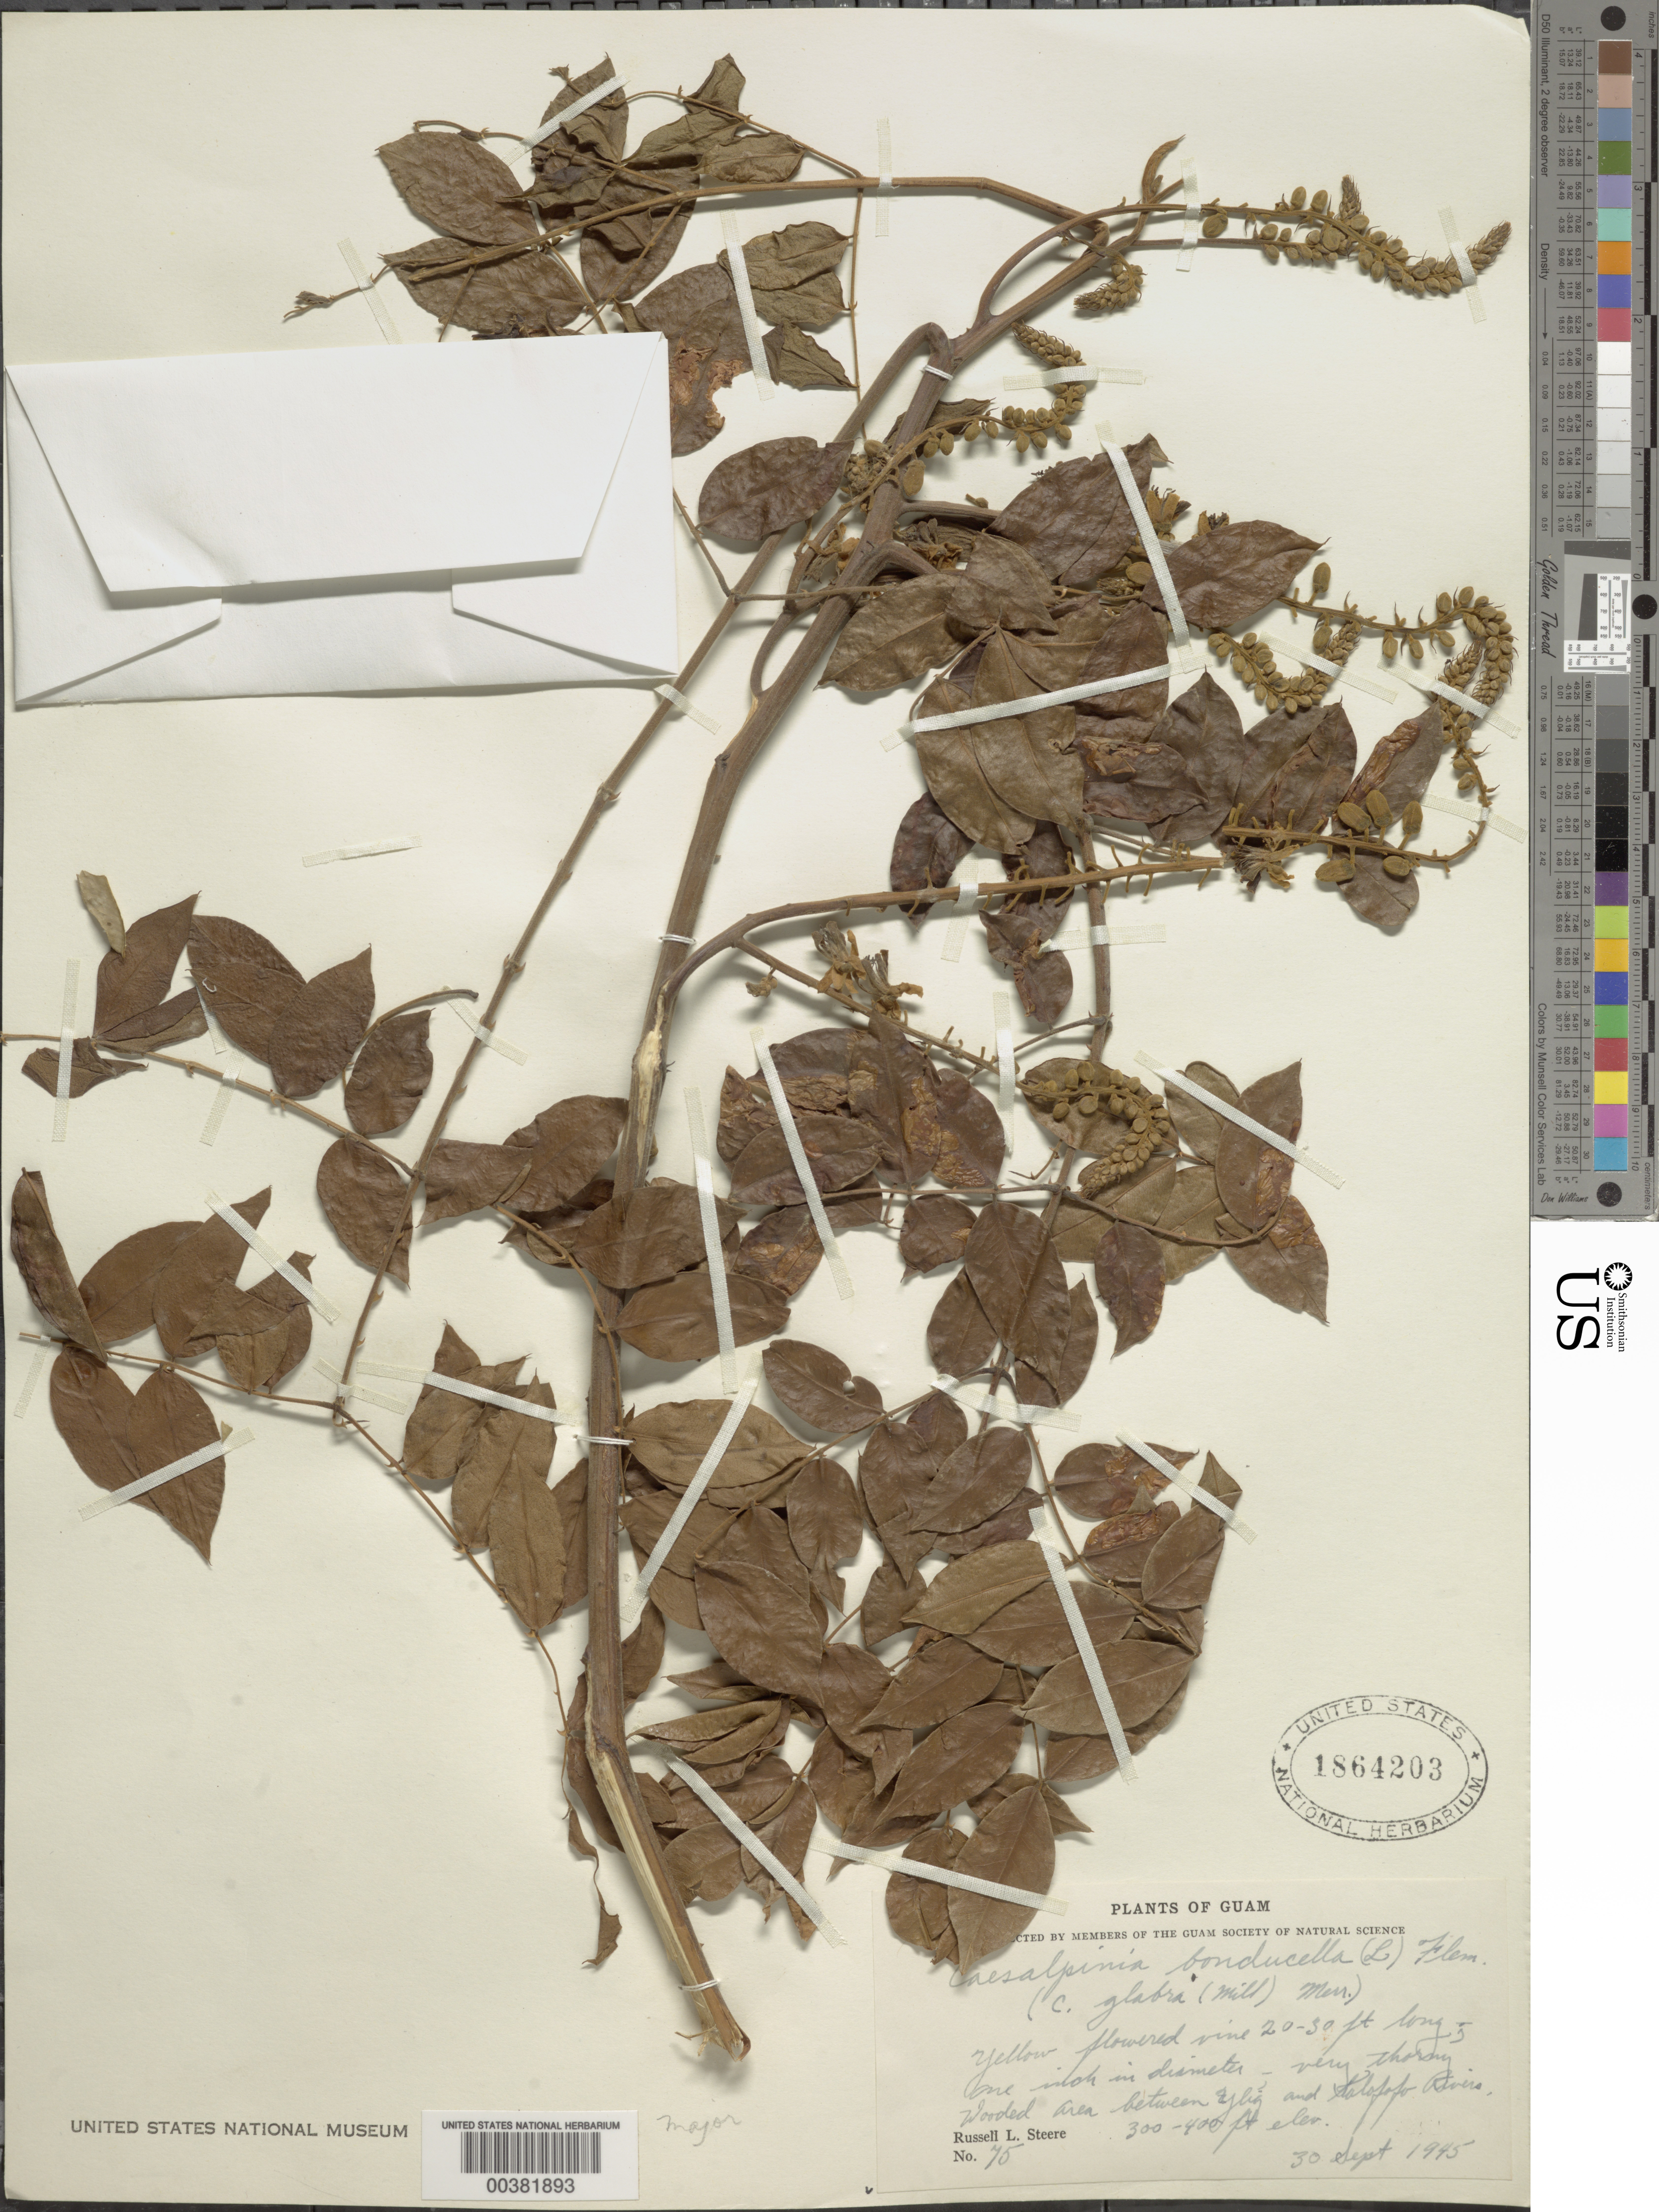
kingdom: Plantae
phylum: Tracheophyta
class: Magnoliopsida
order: Fabales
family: Fabaceae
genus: Guilandina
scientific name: Guilandina major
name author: (Medik.) Small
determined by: Wagner, W. L., (BOT), Smithsonian Institution - National Museum of Natural History (UNITED STATES)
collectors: W. C. Steere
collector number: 75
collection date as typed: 30 Sep 1945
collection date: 1945-09-30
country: Guam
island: Guam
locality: Area between ylig and kalofofo rivers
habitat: Wooded area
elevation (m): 91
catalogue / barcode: US 1864203